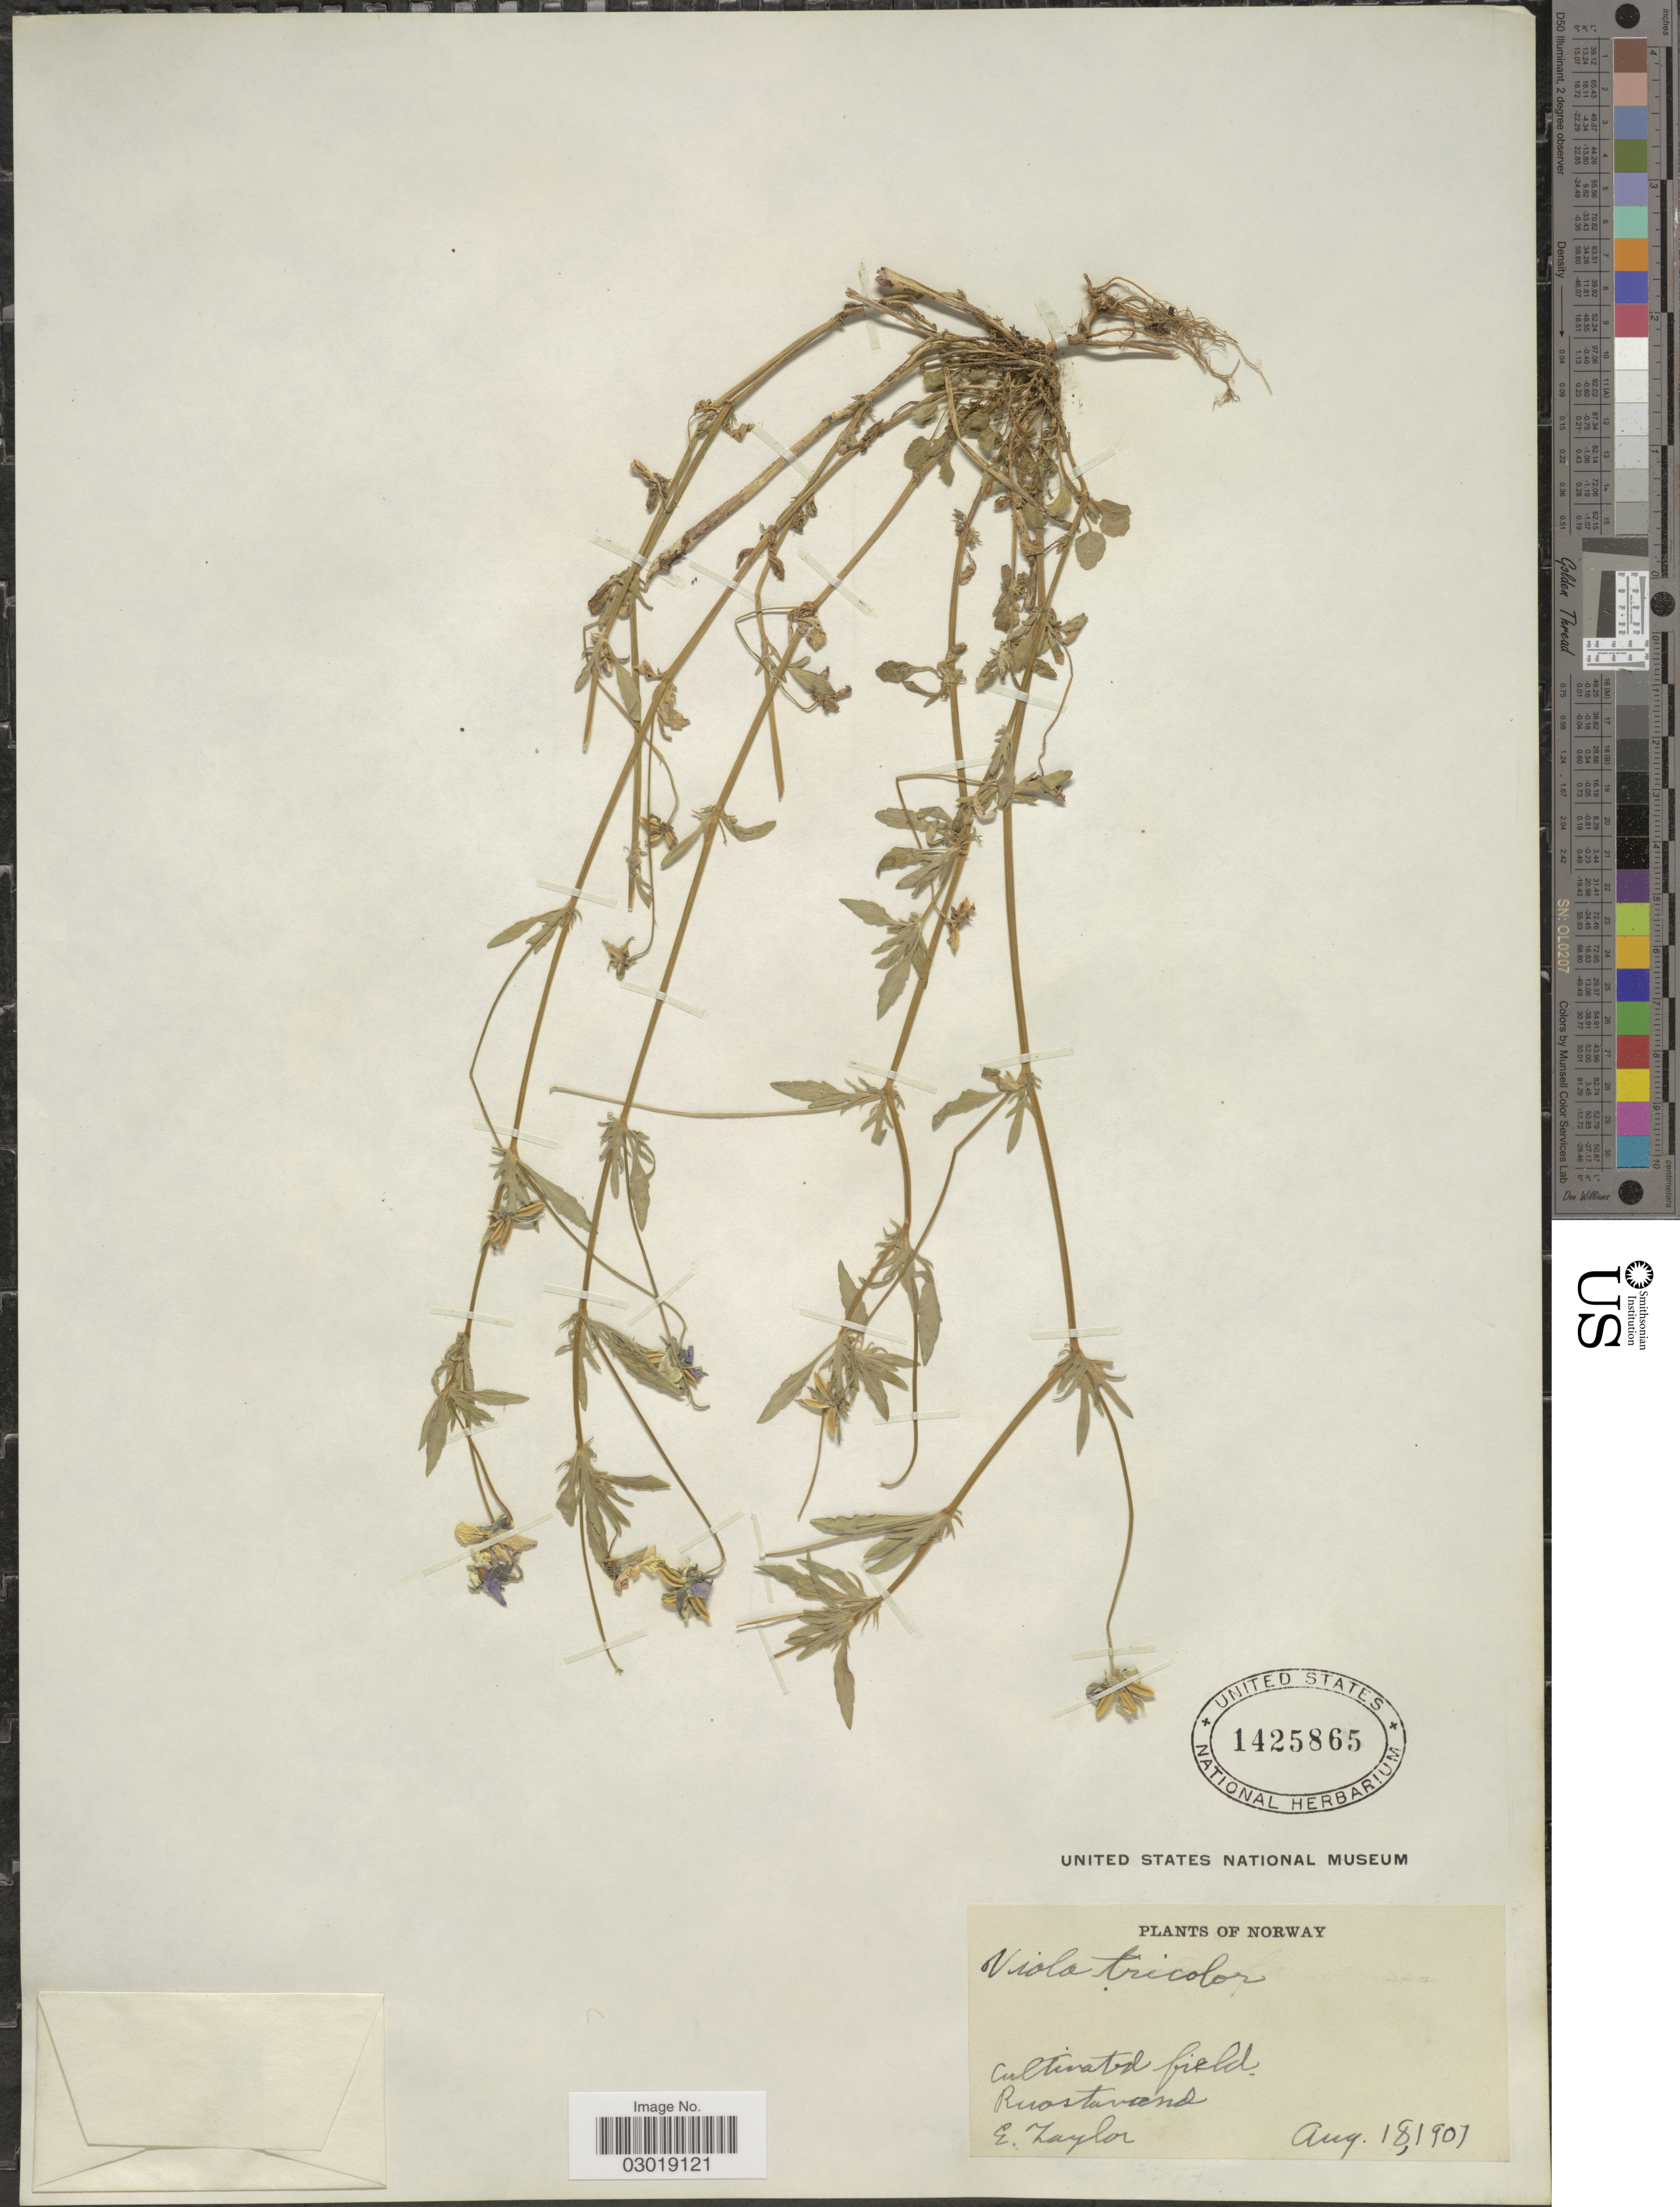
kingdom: Plantae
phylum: Tracheophyta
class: Magnoliopsida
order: Malpighiales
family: Violaceae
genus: Viola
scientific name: Viola tricolor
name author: L.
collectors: E. Taylor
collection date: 1907-08-18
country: Norway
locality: Ruostavand.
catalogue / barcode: US 1425865